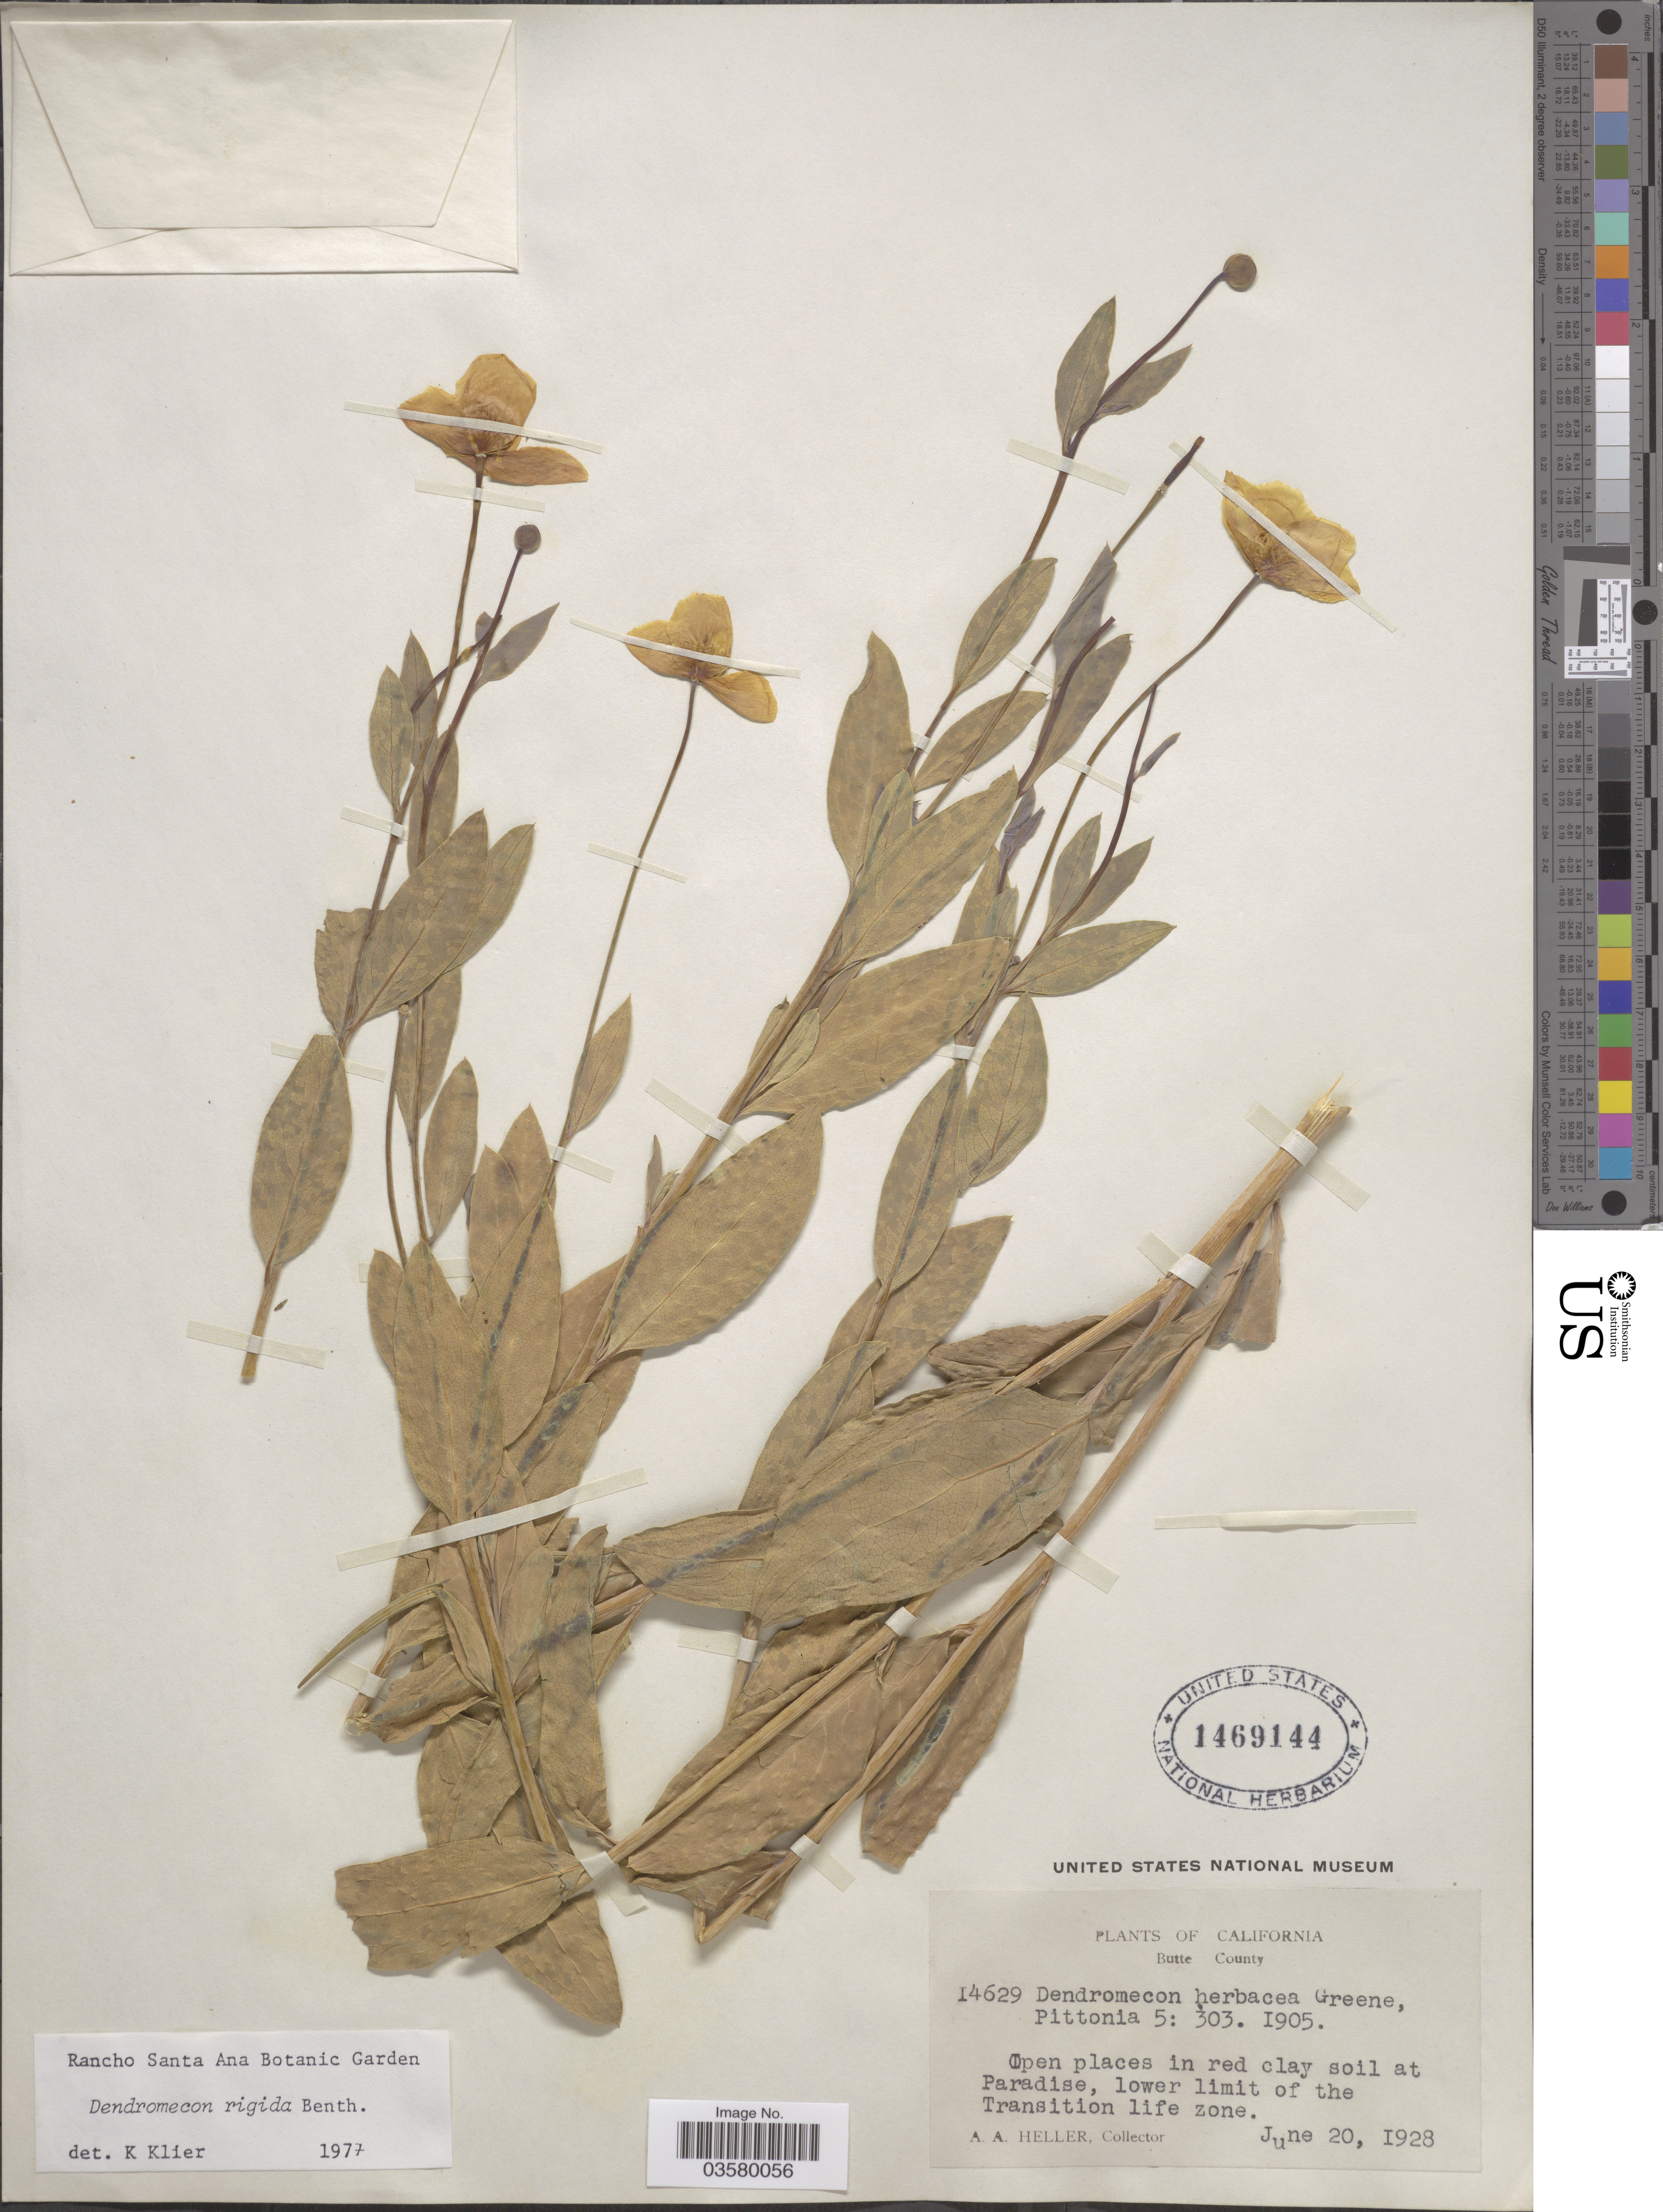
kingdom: Plantae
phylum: Tracheophyta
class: Magnoliopsida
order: Ranunculales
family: Papaveraceae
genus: Dendromecon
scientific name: Dendromecon rigida subsp. rigida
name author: Benth.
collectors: A. A. Heller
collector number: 14629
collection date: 1928-06-20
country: United States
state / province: California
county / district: Butte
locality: Butte County. Open places in red clay soil at Paradise, lower limit of the Transition life zone.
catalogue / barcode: US 1469144